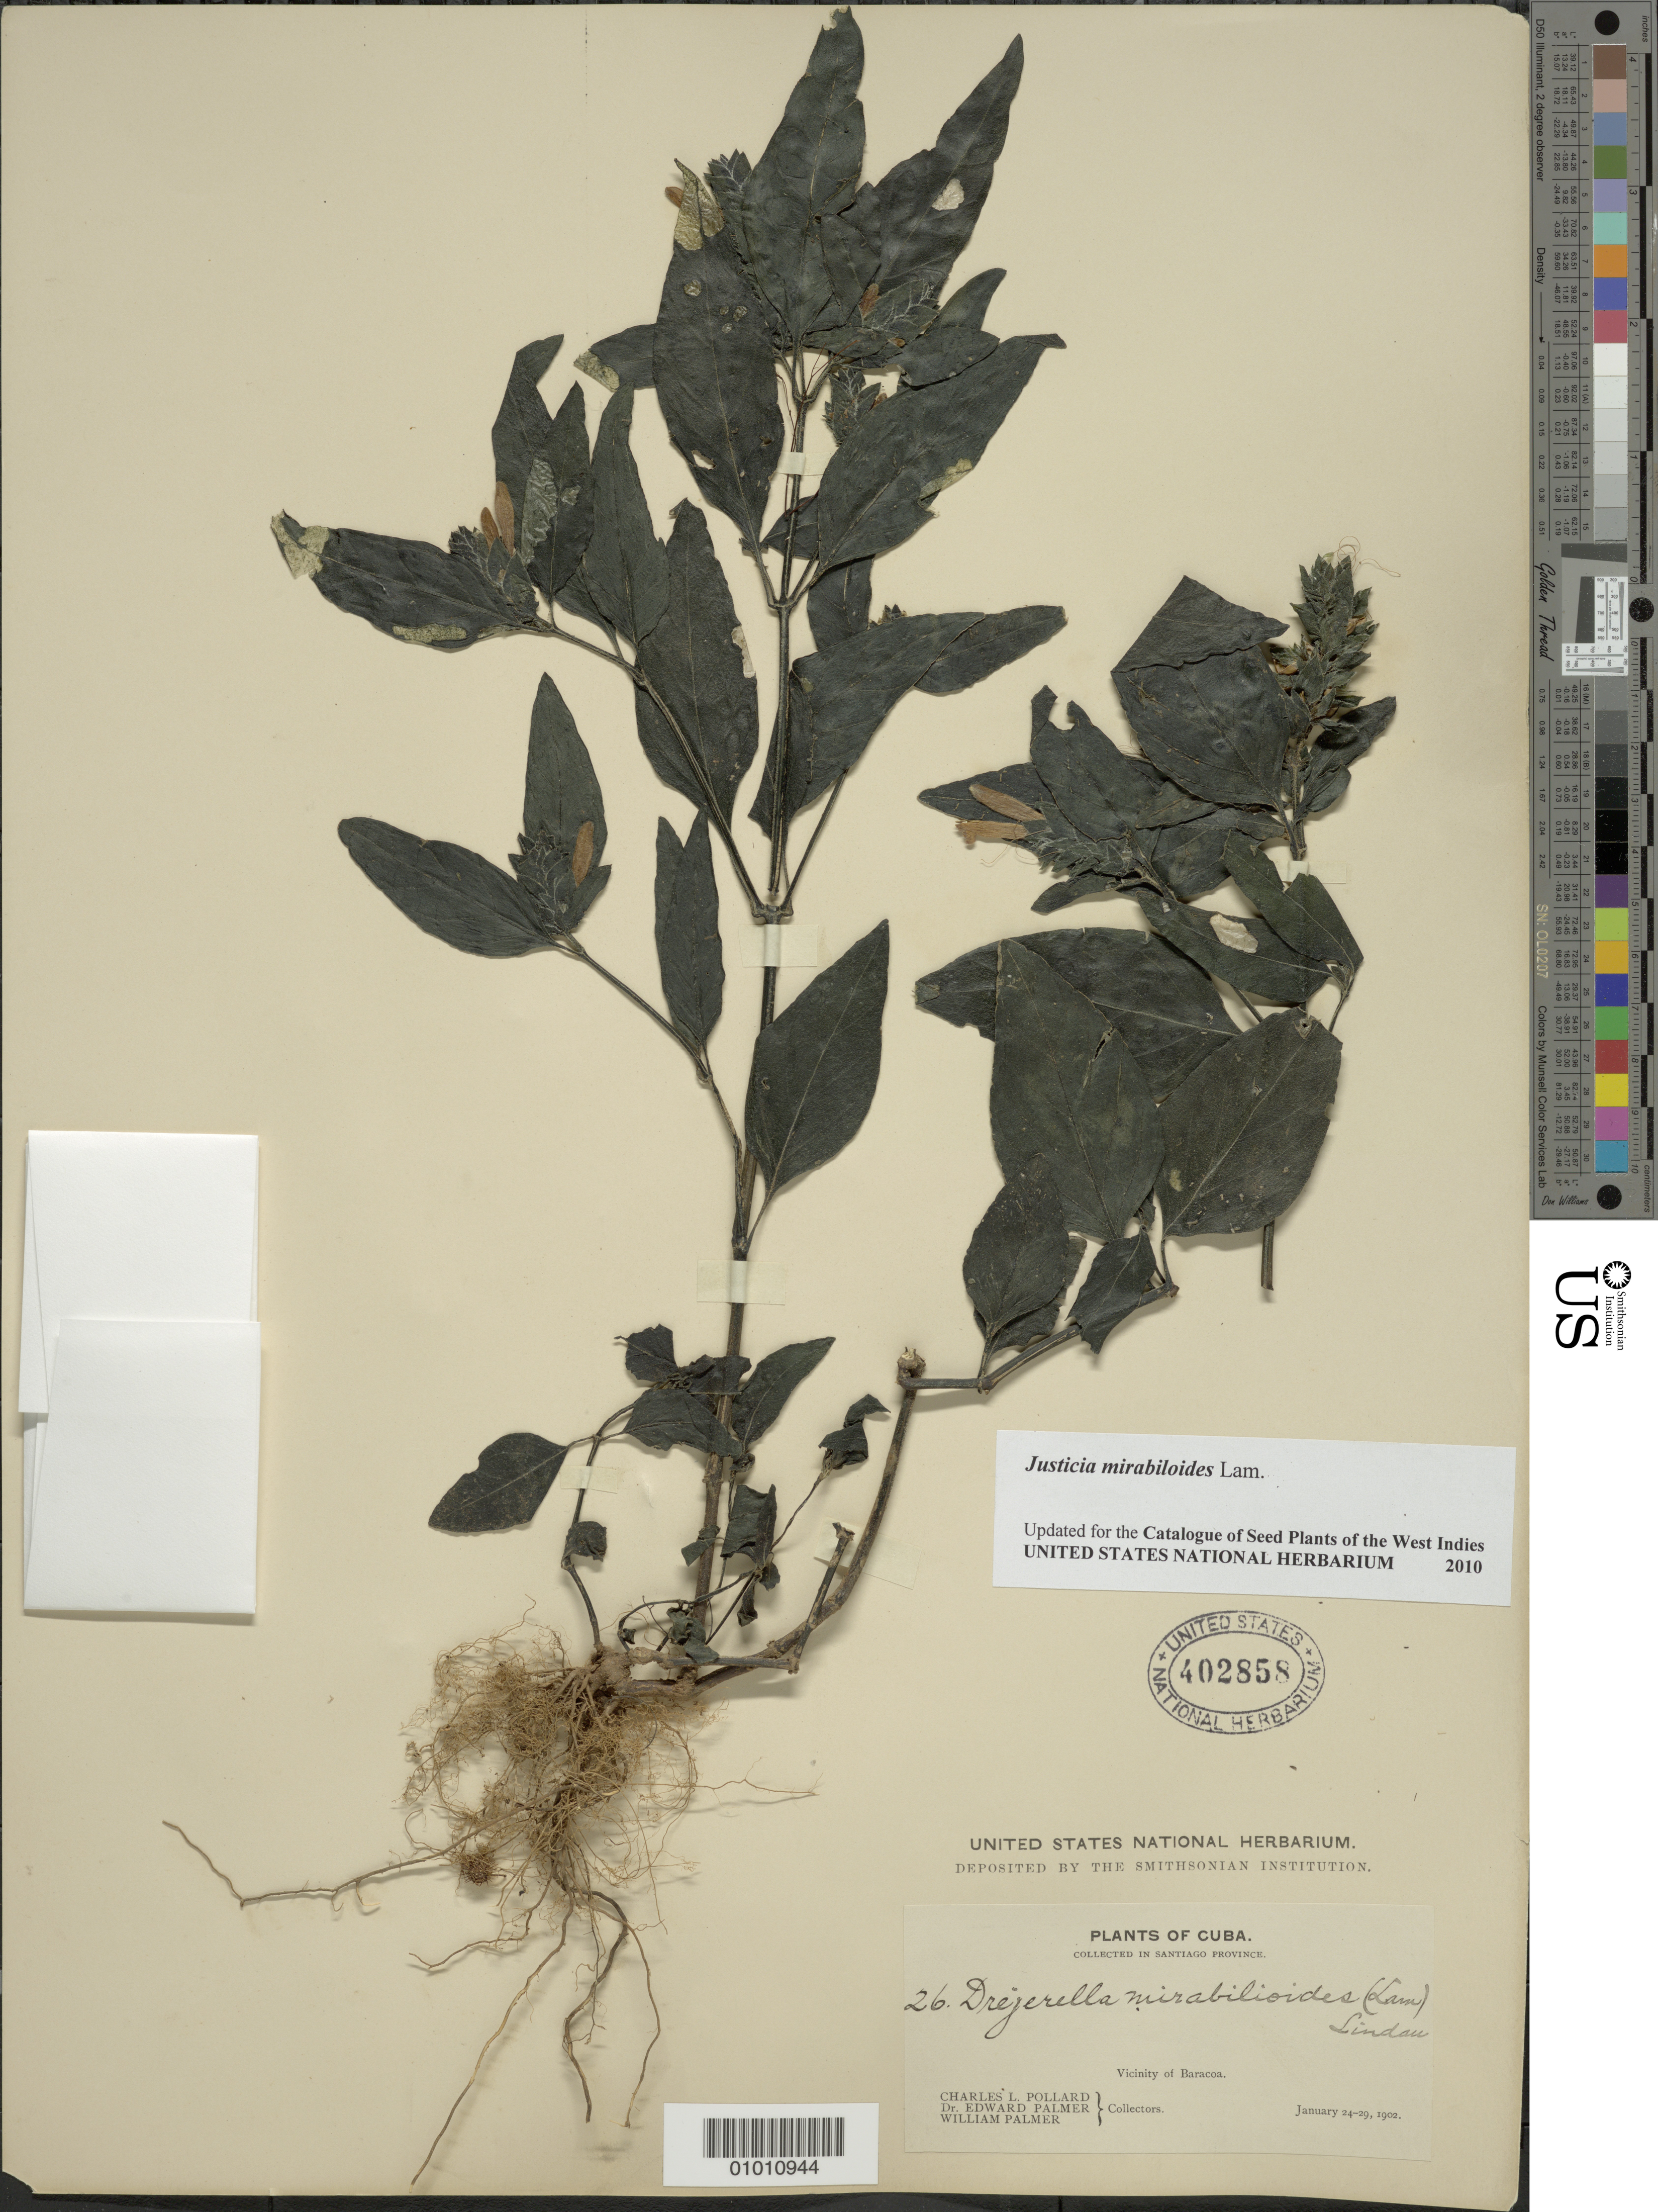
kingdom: Plantae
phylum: Tracheophyta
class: Magnoliopsida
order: Lamiales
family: Acanthaceae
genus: Justicia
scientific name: Justicia mirabiloides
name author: Lam.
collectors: C. L. Pollard, E. Palmer & W. Palmer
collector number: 26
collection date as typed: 24 Jan 1902 to 29 Jan 1902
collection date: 1902-01-24/1902-01-29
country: Cuba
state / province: Santiago de Cuba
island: Cuba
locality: Vicinity of Baracoa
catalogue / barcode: US 402858